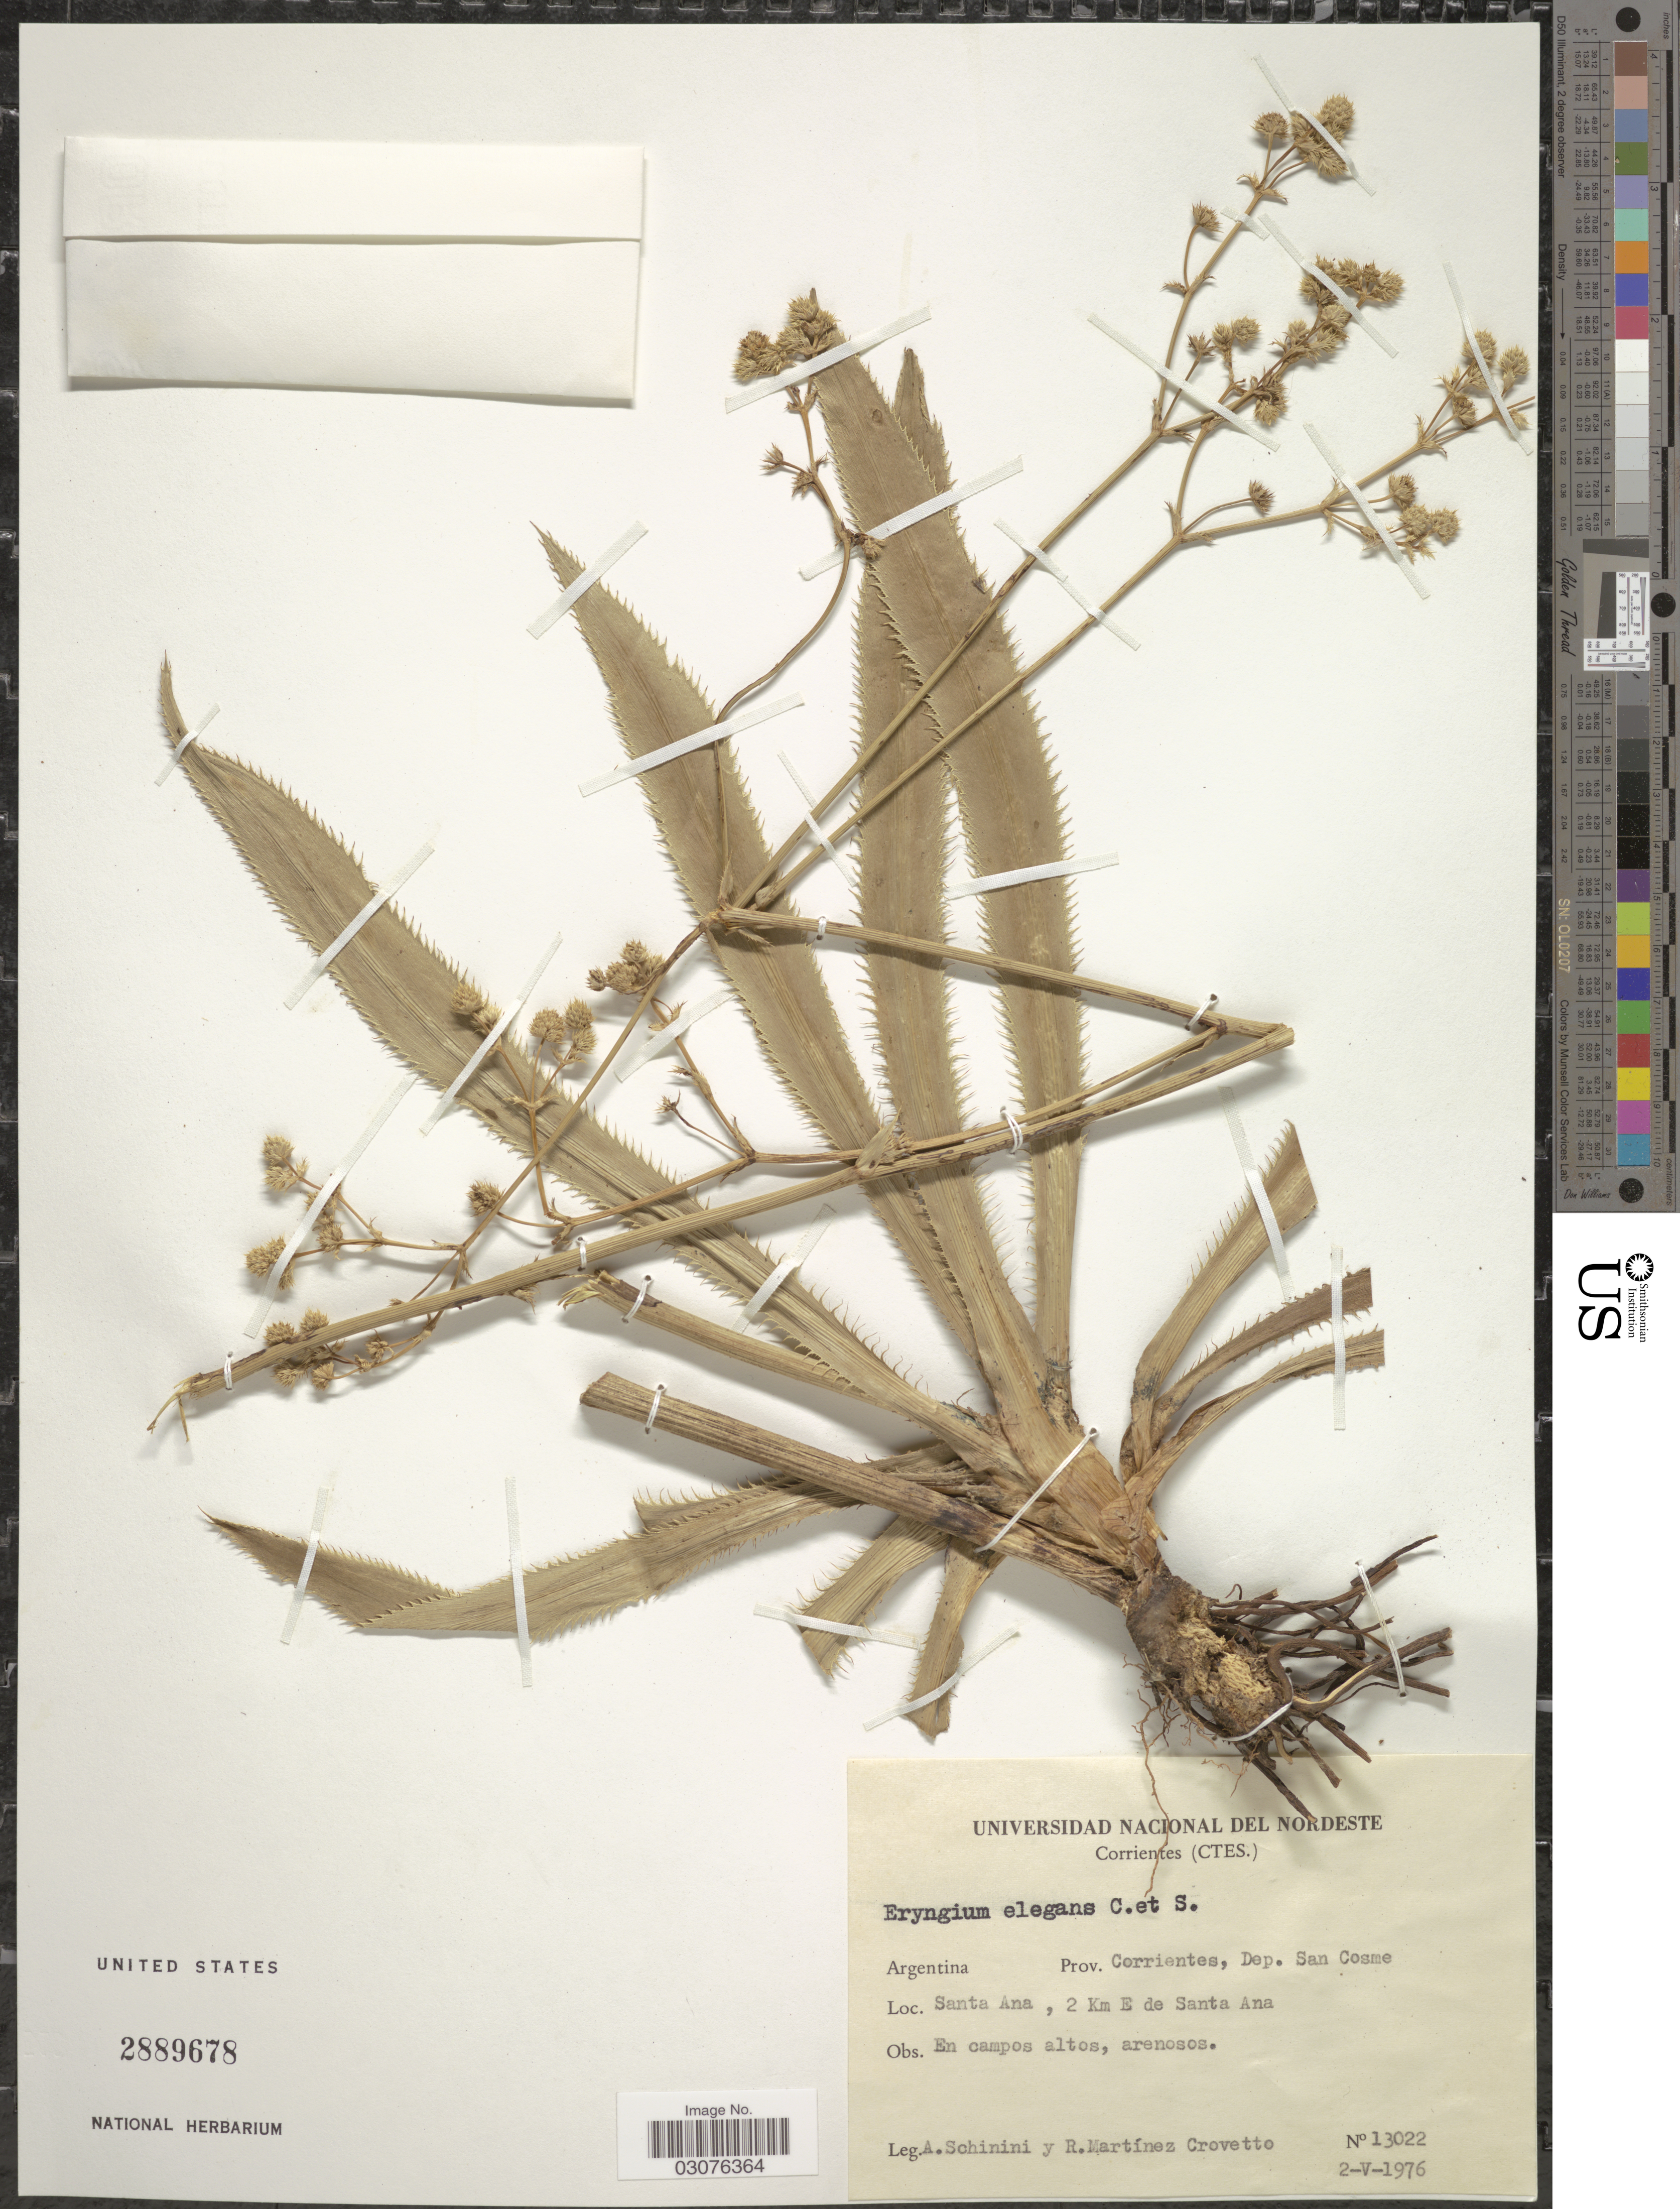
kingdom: Plantae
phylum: Tracheophyta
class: Magnoliopsida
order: Apiales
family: Apiaceae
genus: Eryngium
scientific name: Eryngium elegans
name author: Cham. ex Schltdl.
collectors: A. Schinini & R. Martinez Crovetto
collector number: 13022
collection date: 1976-05-02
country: Argentina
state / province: Corrientes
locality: Dep. San Cosme. Santa Ana, 2 km E de Santa Ana.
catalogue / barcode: US 2889678